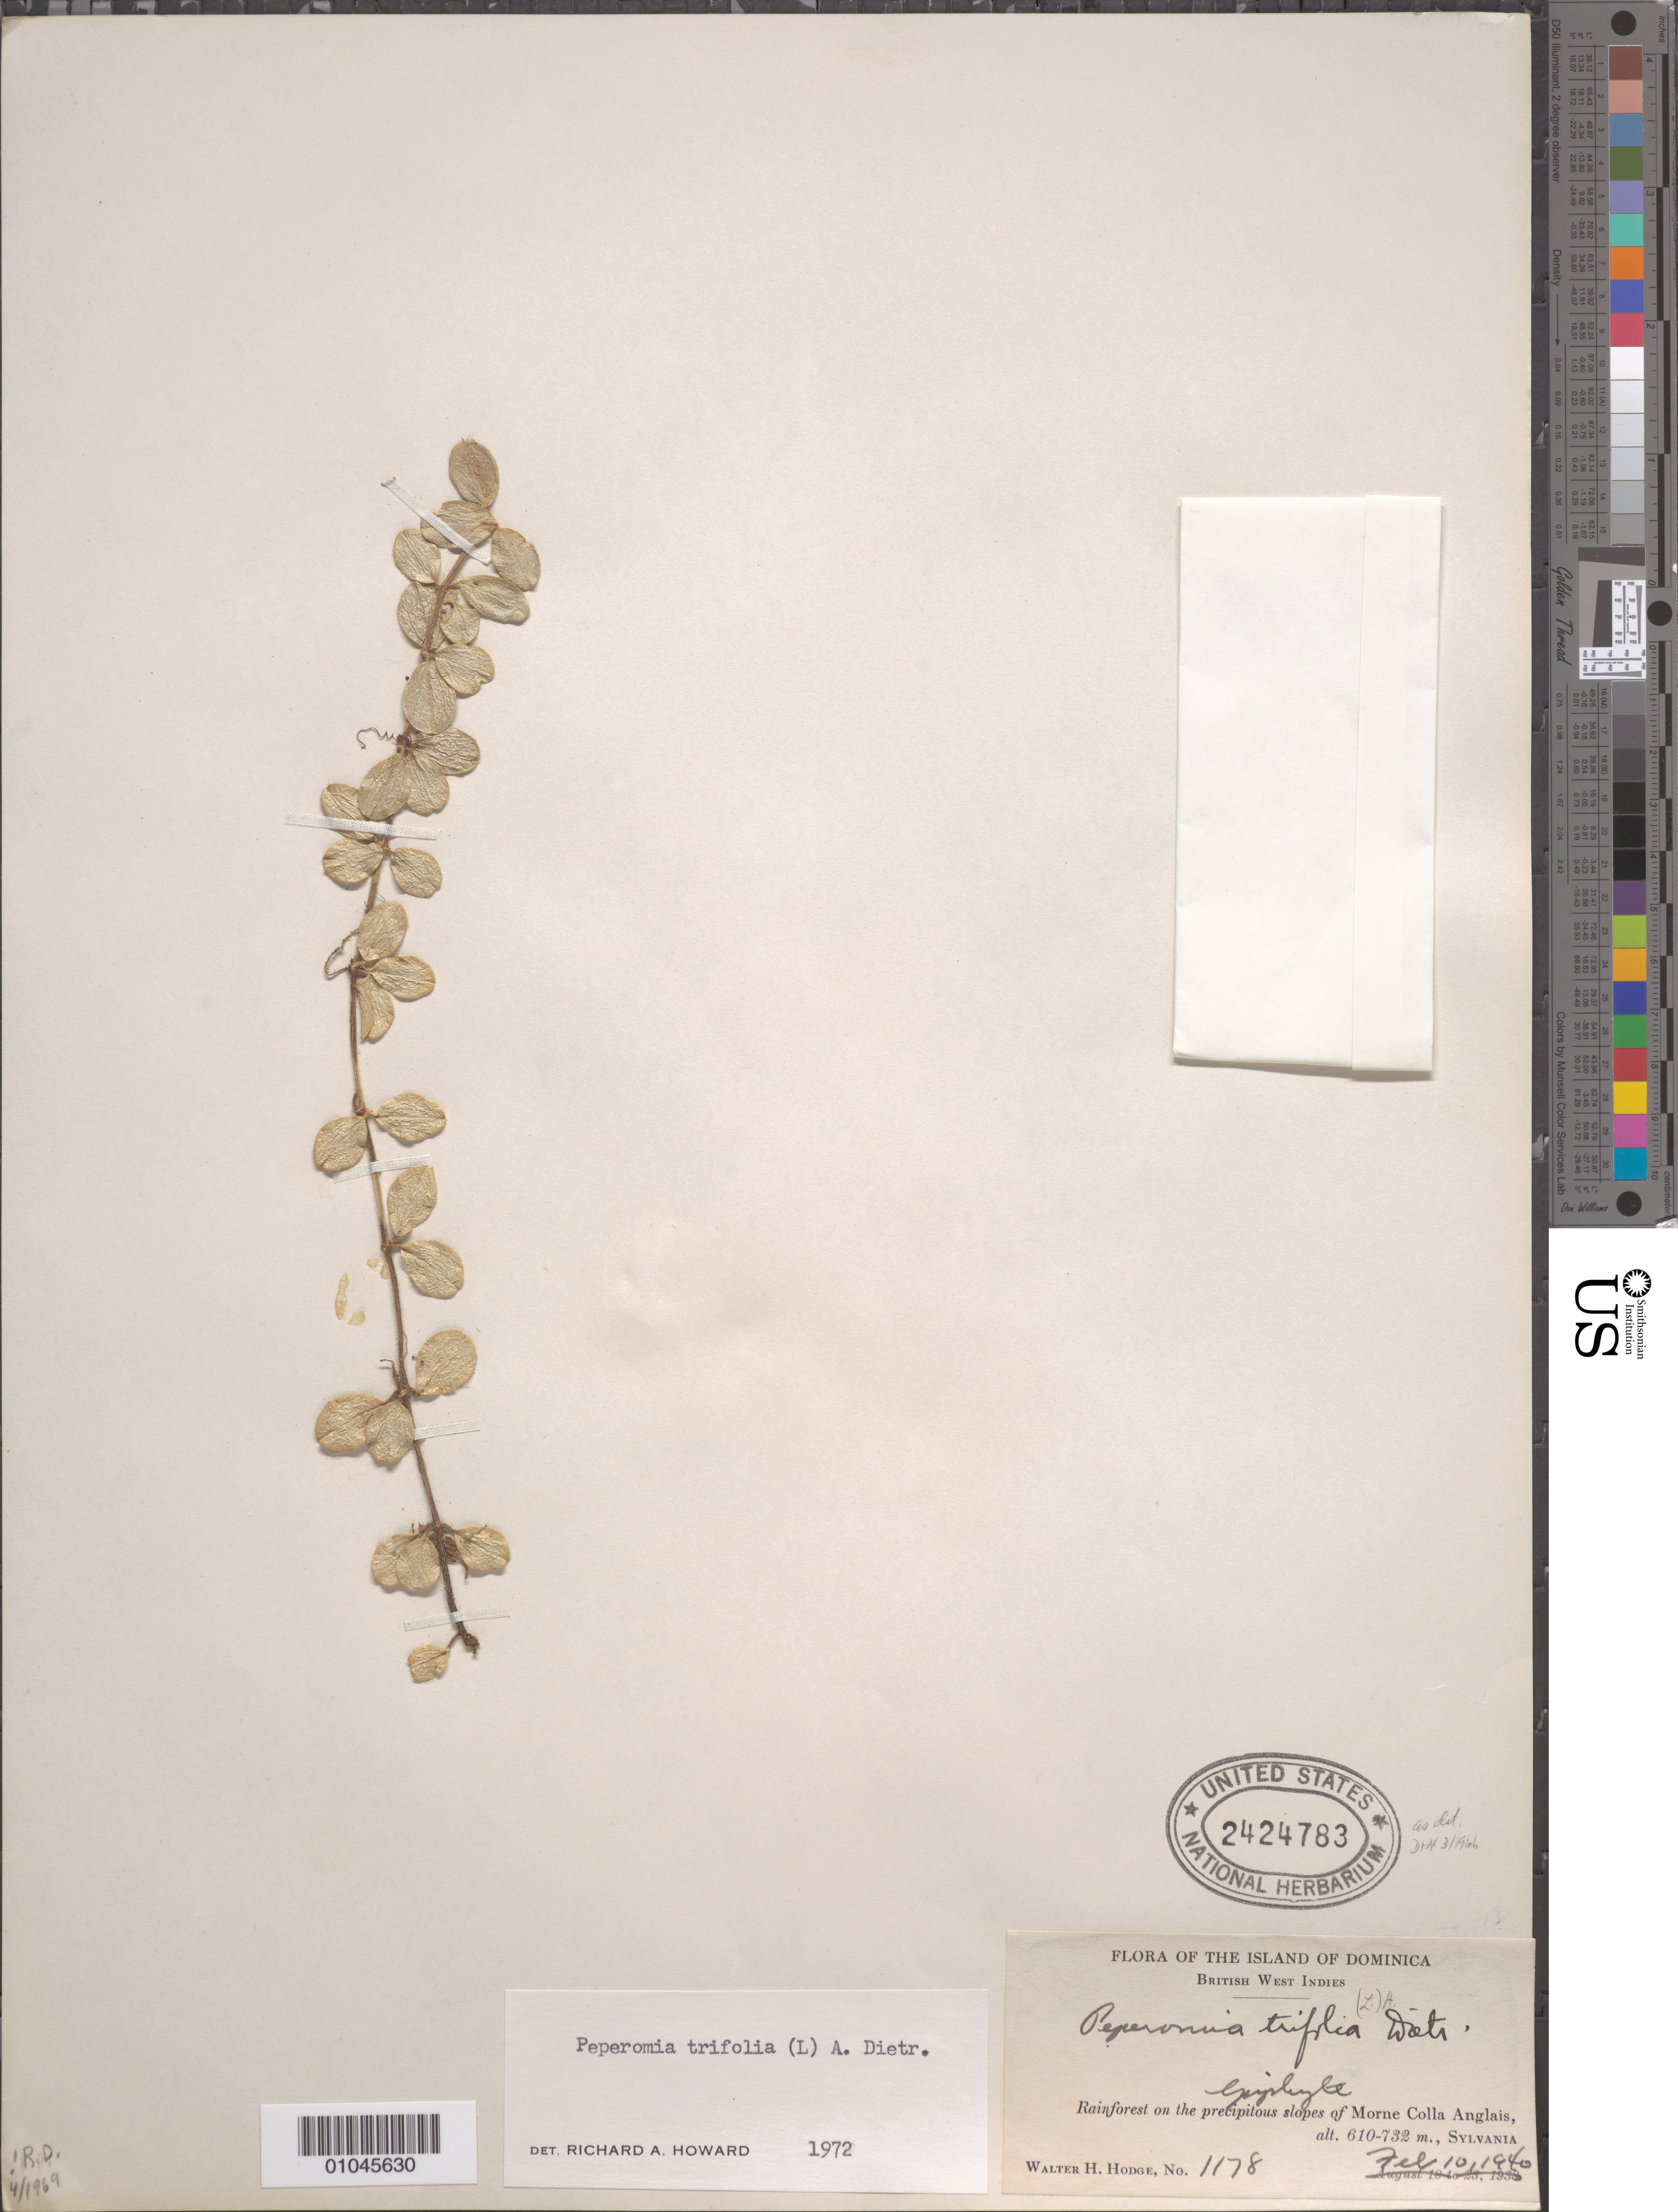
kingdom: Plantae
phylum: Tracheophyta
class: Magnoliopsida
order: Piperales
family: Piperaceae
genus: Peperomia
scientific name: Peperomia trifolia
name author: (L.) A. Dietr.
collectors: W. Hodge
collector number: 1178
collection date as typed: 10 Feb 1940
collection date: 1940-02-10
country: Dominica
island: Dominica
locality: Rainforest on the precipitous slopes of Morne Colla Anglais.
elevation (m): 610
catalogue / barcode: US 2424783